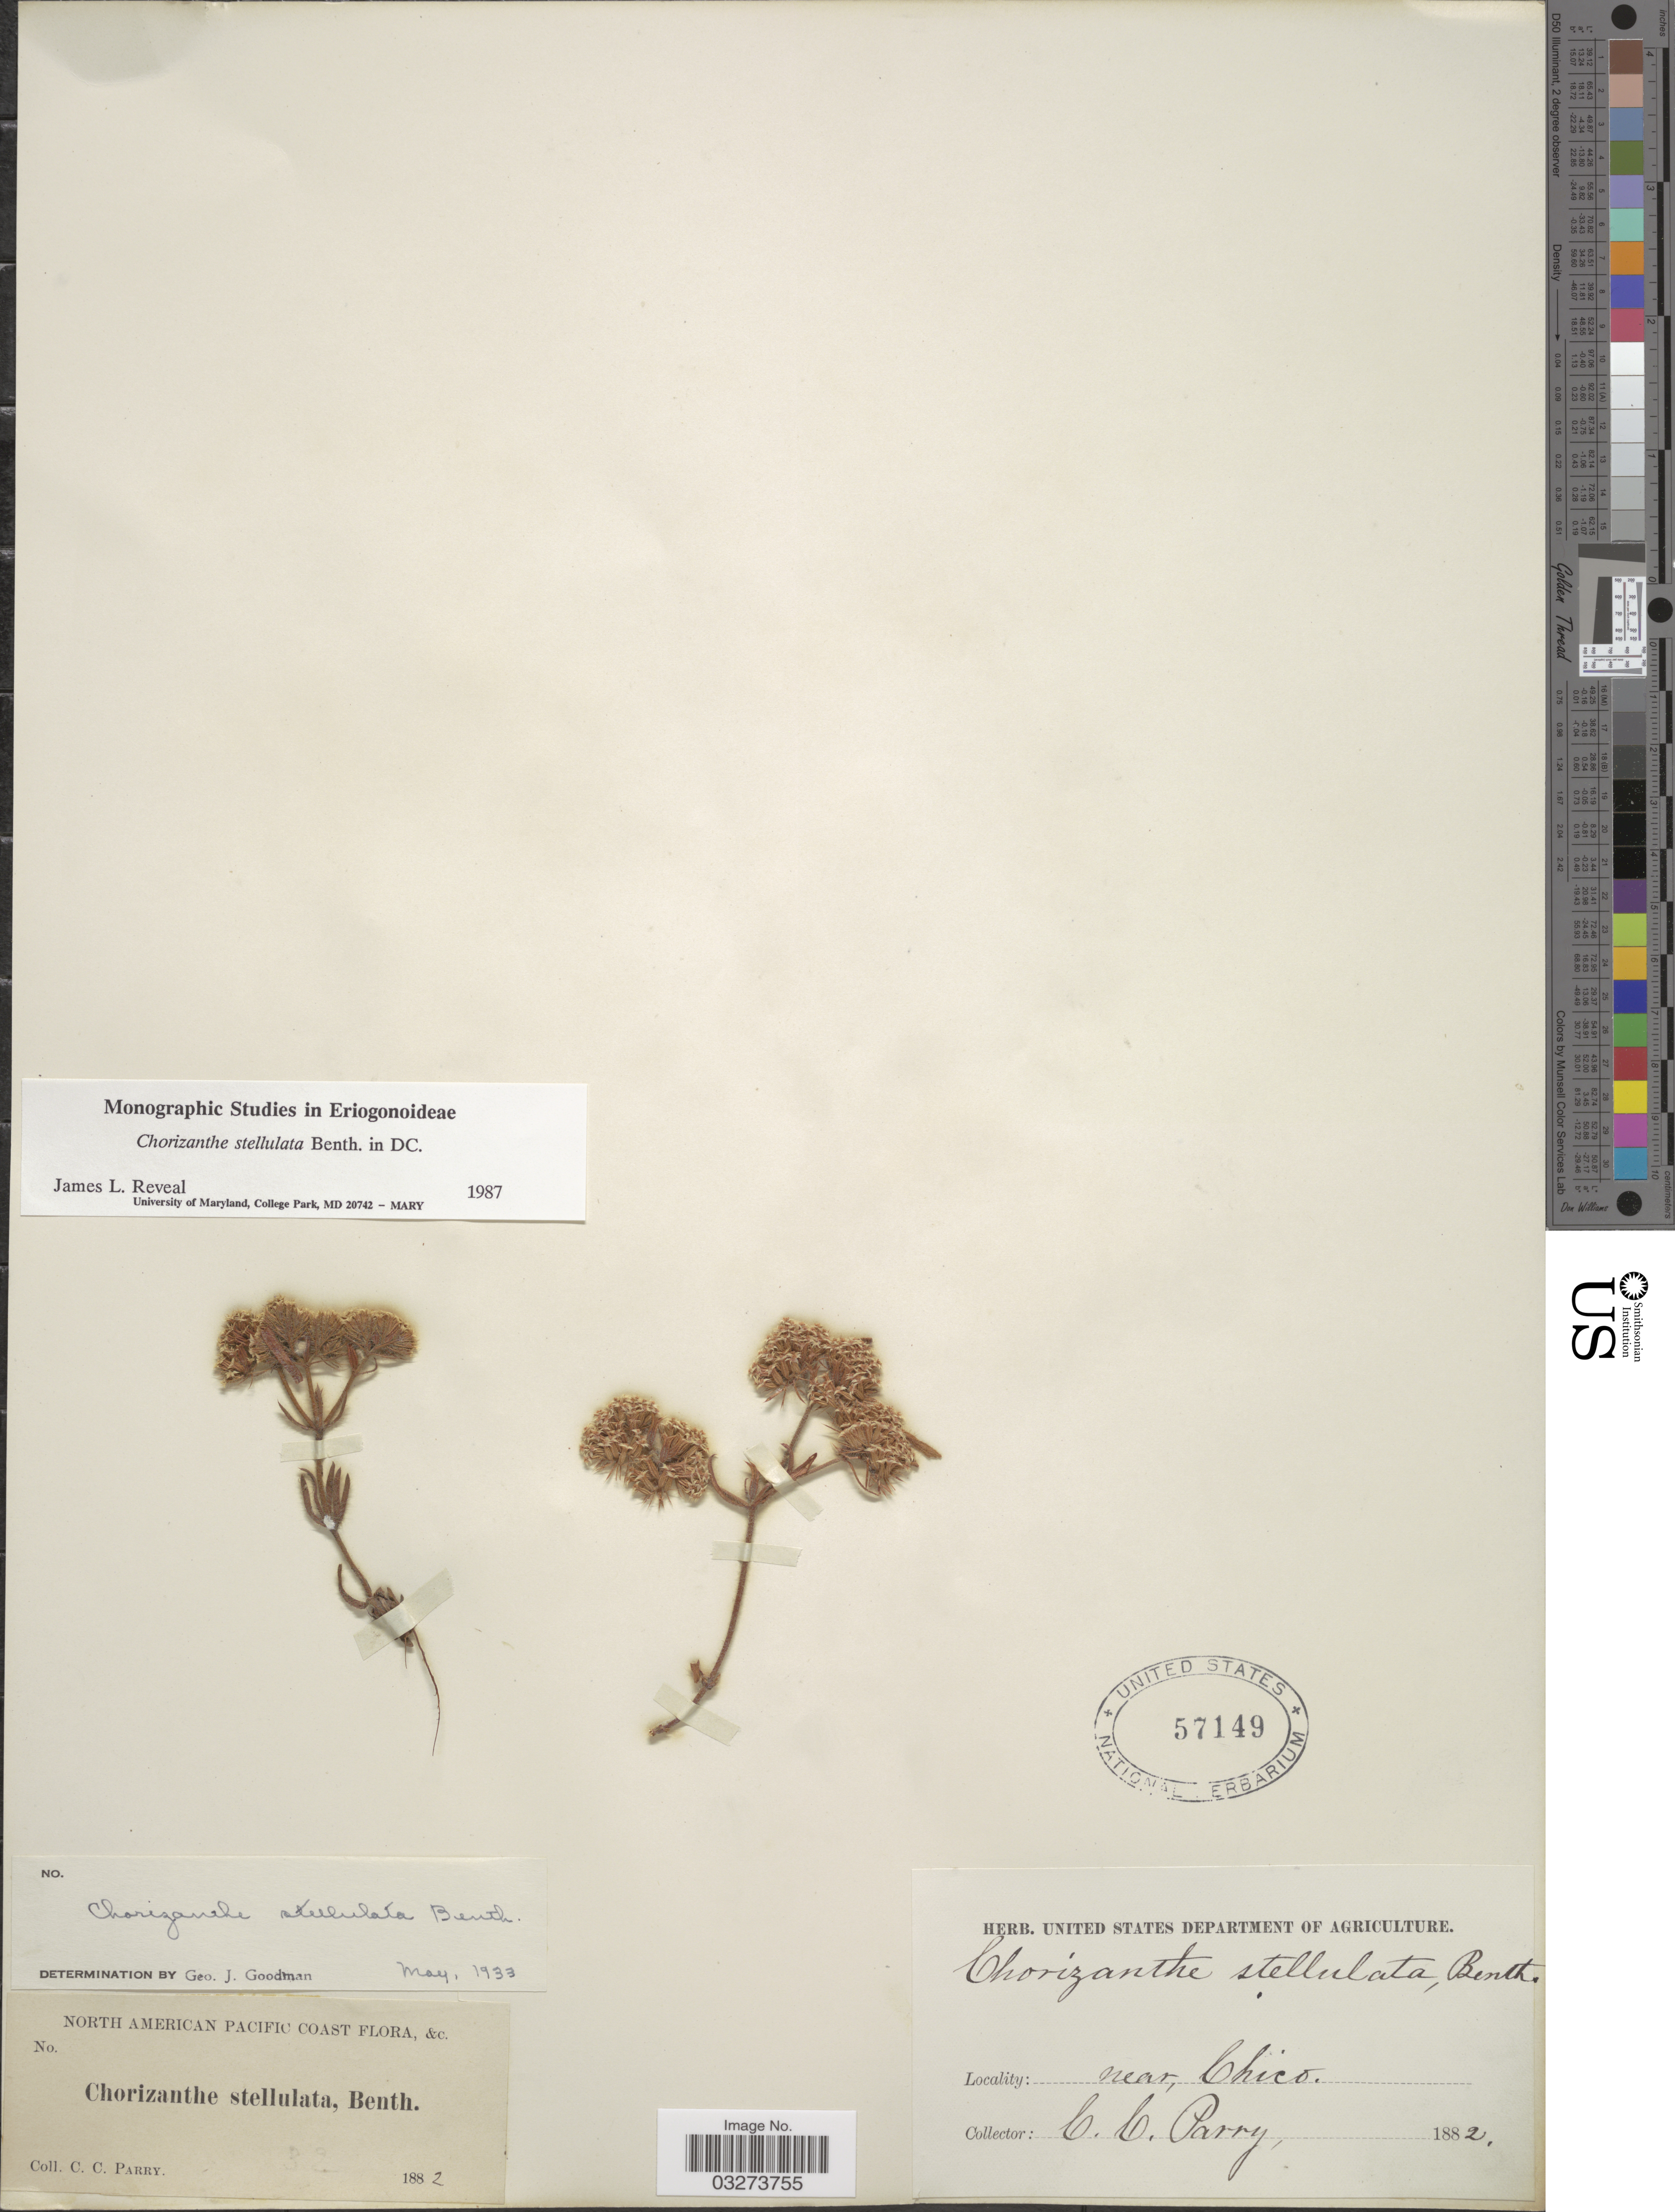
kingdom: Plantae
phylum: Tracheophyta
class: Magnoliopsida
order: Caryophyllales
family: Polygonaceae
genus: Chorizanthe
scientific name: Chorizanthe stellulata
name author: Benth.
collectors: C. C. Parry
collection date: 1882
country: United States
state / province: California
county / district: Butte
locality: North American Pacific Coast, &c., near Chico.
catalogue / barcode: US 57149